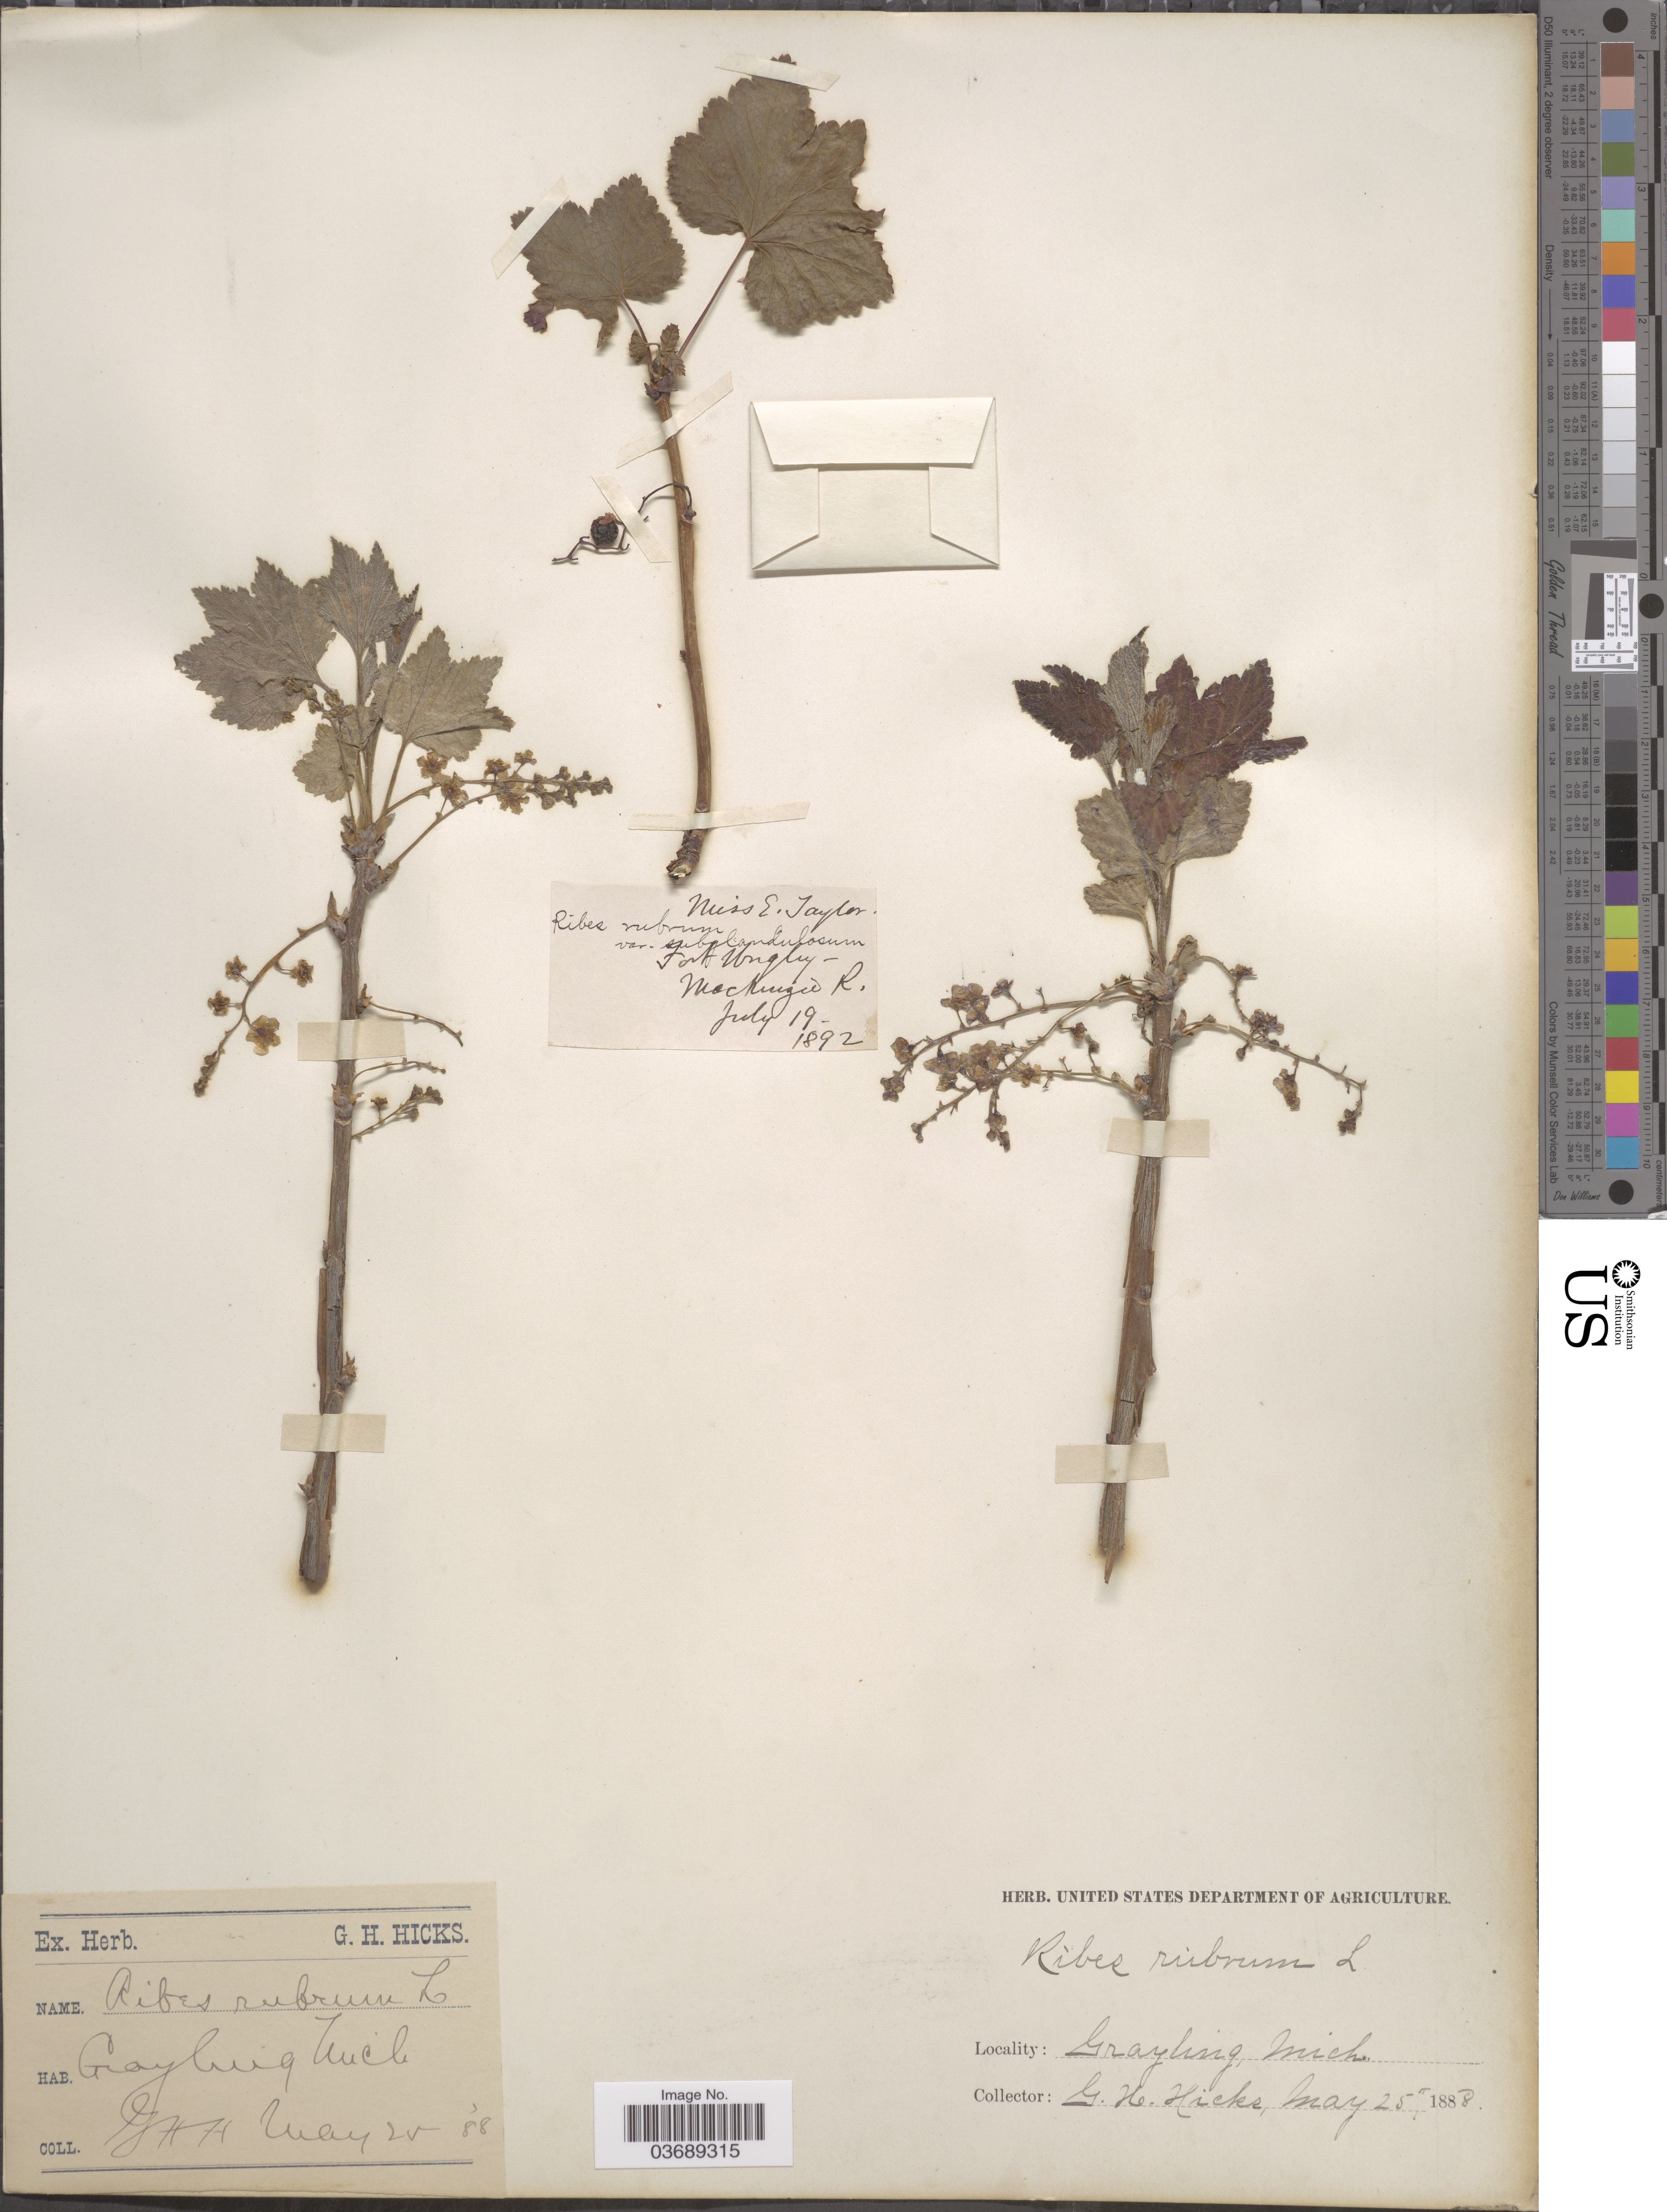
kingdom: Plantae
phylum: Tracheophyta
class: Magnoliopsida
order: Saxifragales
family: Grossulariaceae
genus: Ribes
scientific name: Ribes triste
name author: Pall.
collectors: E. Taylor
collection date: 1892-07-19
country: Canada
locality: Fort Wrigley- Mackenzie R.